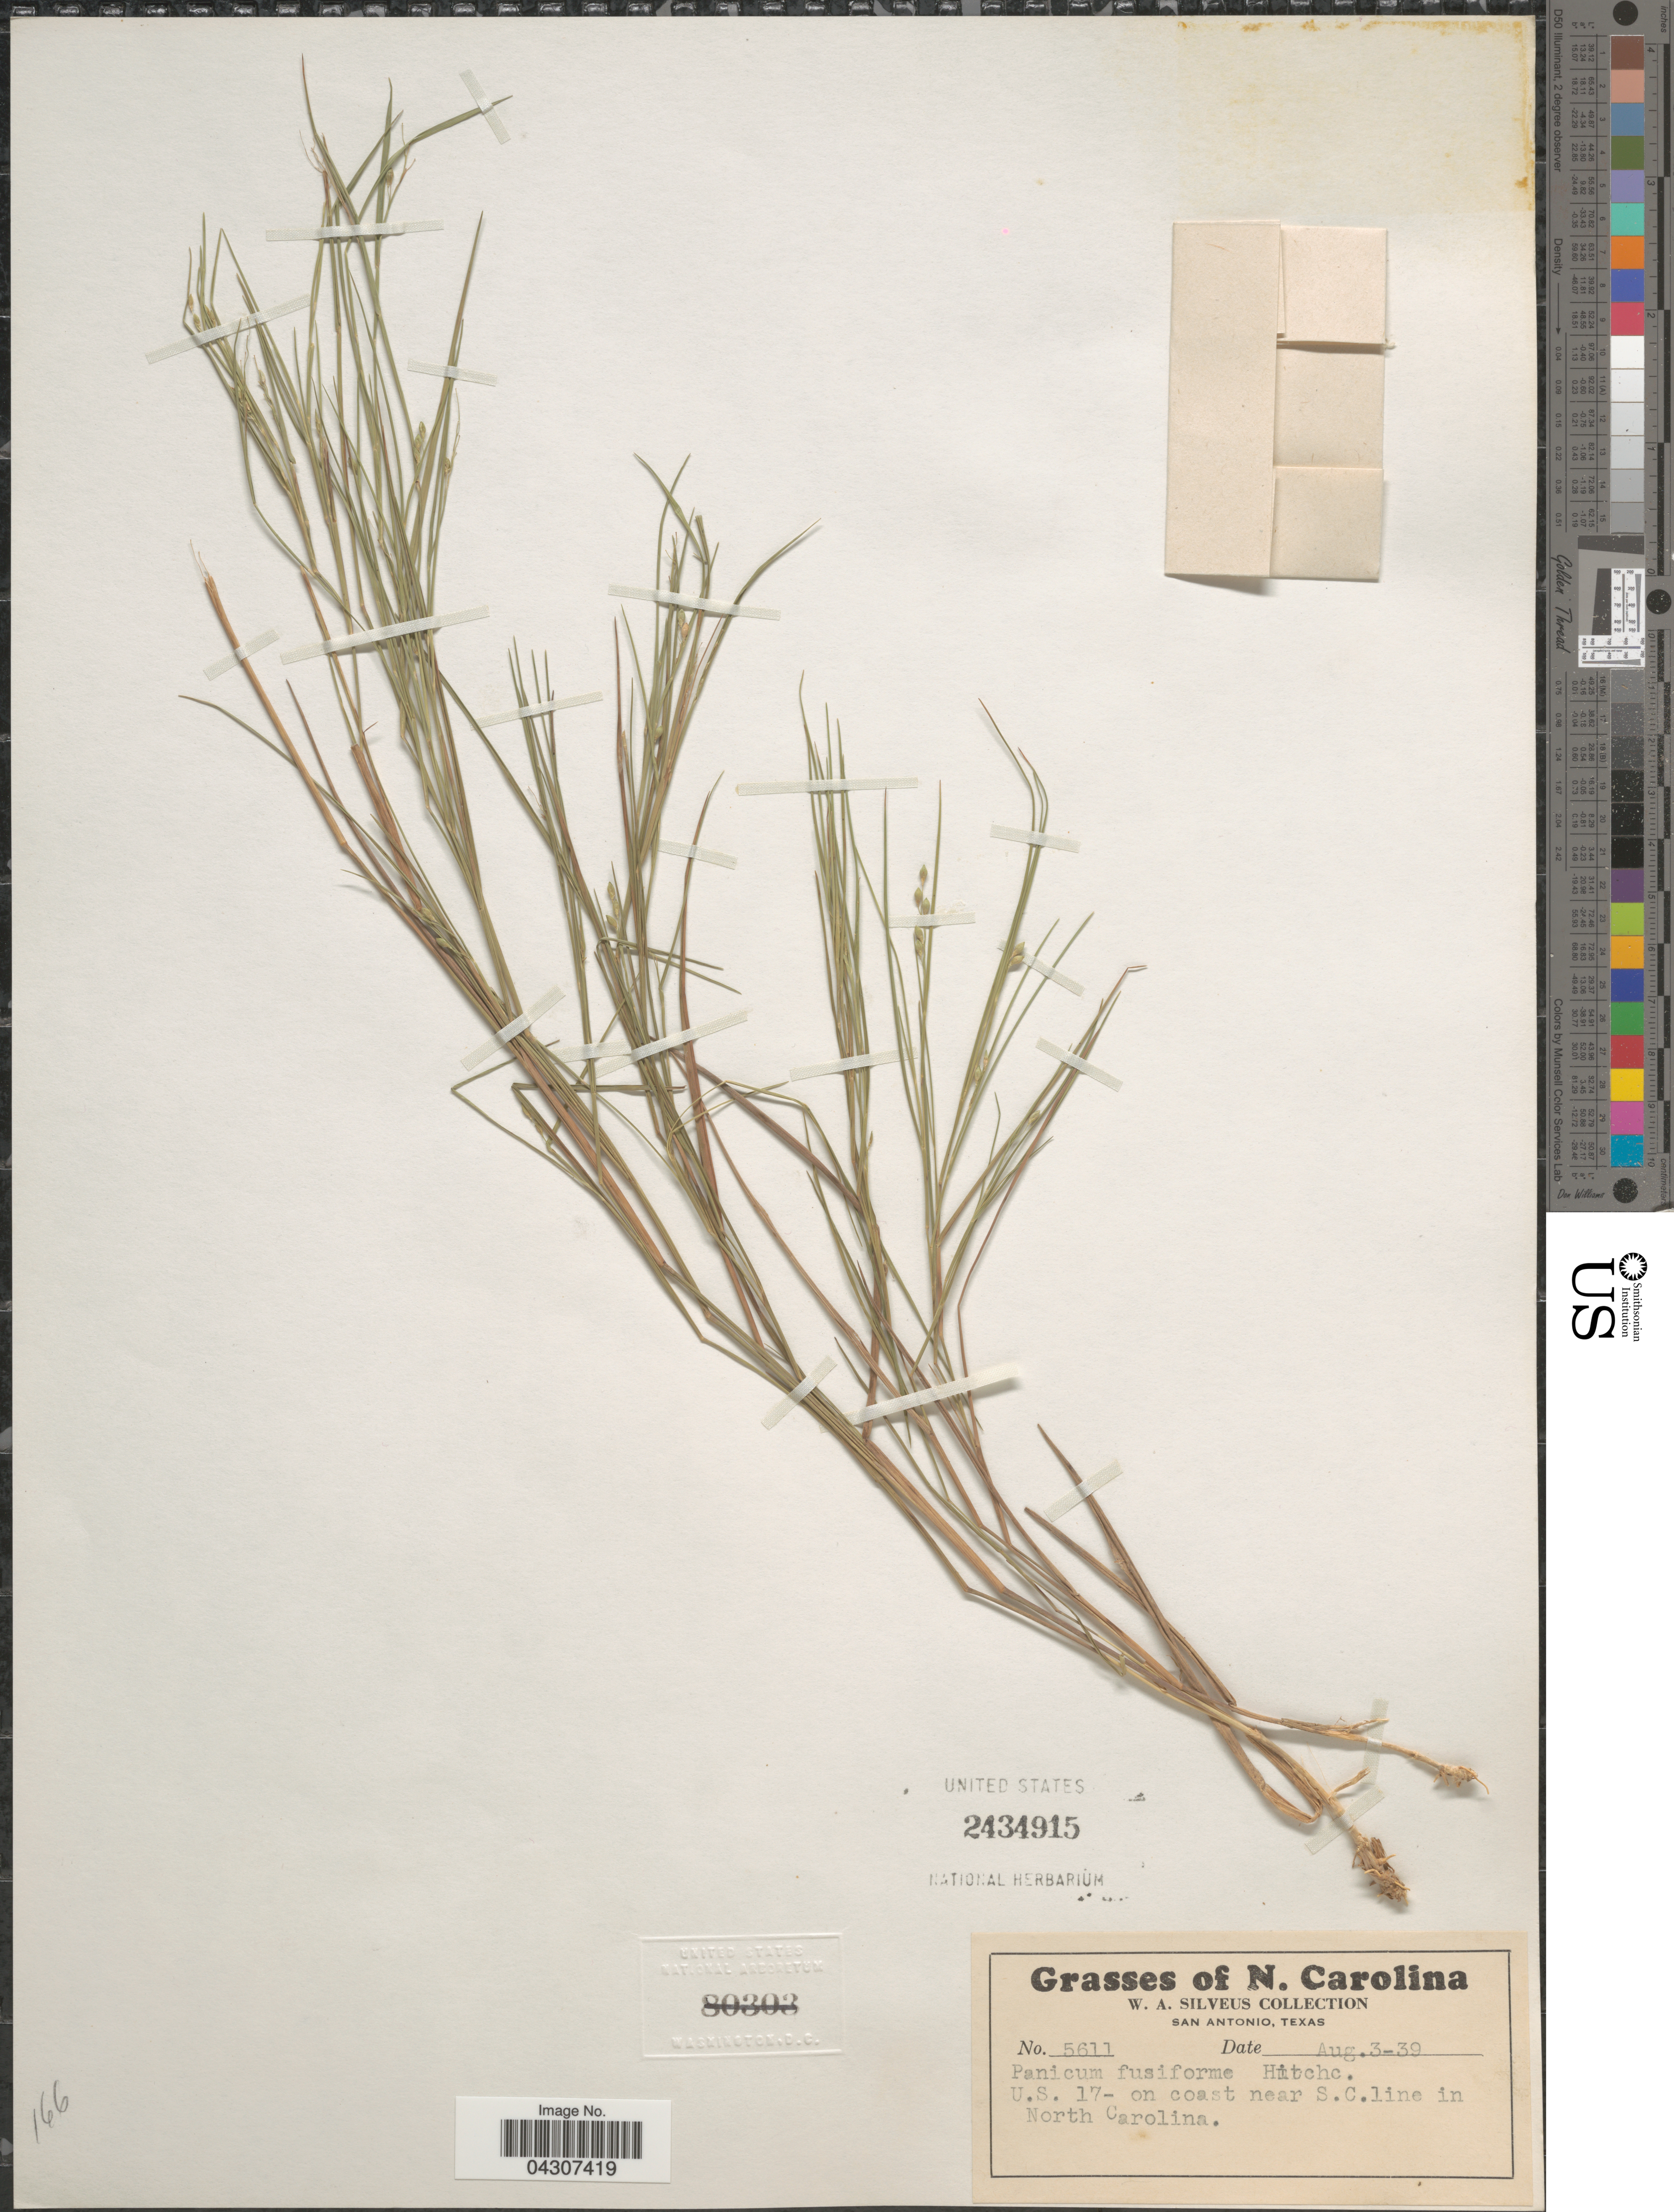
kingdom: Plantae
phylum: Tracheophyta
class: Liliopsida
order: Poales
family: Poaceae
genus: Dichanthelium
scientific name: Dichanthelium aciculare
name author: (Desv. ex Poir.) Gould & C.A. Clark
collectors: W. Silveus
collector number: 5611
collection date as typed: Transcribed d/m/y: 3/8/39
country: United States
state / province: North Carolina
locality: U.S. 17-on coast near S.C. line in North Carolina.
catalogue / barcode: US 2434915